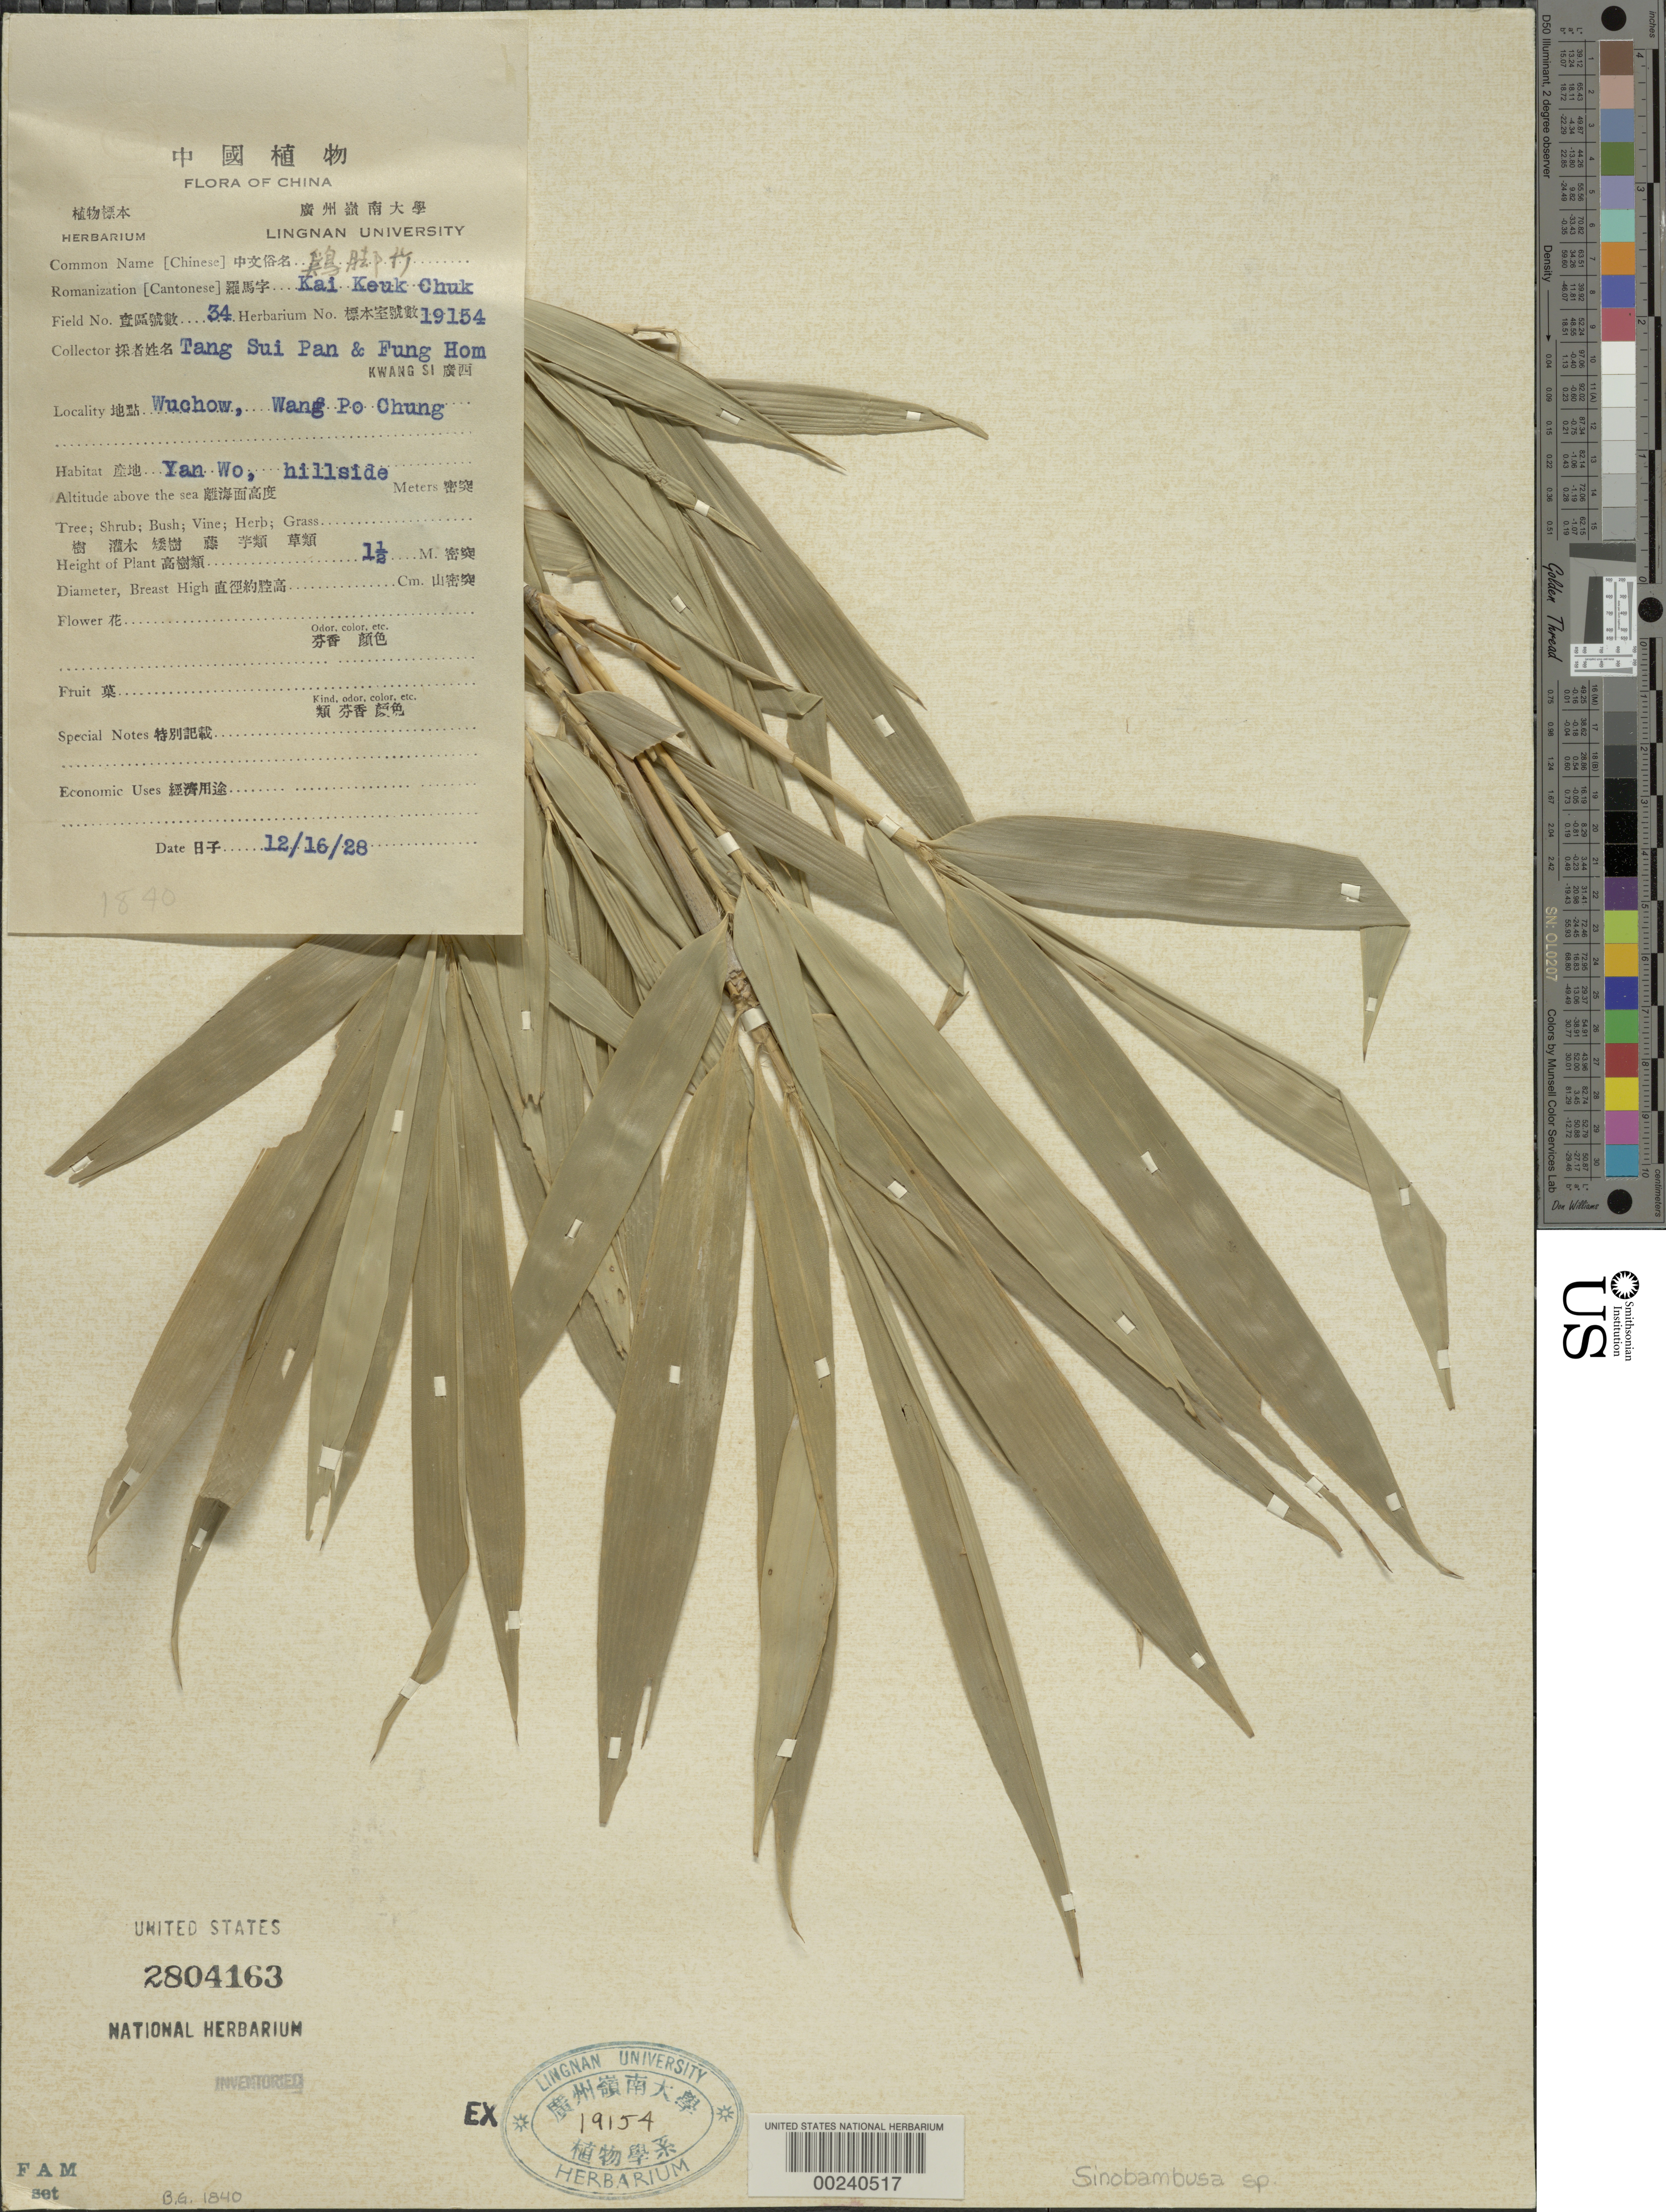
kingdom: Plantae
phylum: Tracheophyta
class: Liliopsida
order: Poales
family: Poaceae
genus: Sinobambusa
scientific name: Sinobambusa sp.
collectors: H. L. Fung & S. P. Tang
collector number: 34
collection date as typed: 16 Dec 1928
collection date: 1928-12-16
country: China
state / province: Jiangxi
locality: Wuchow, Wang Po Chung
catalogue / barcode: US 2804163